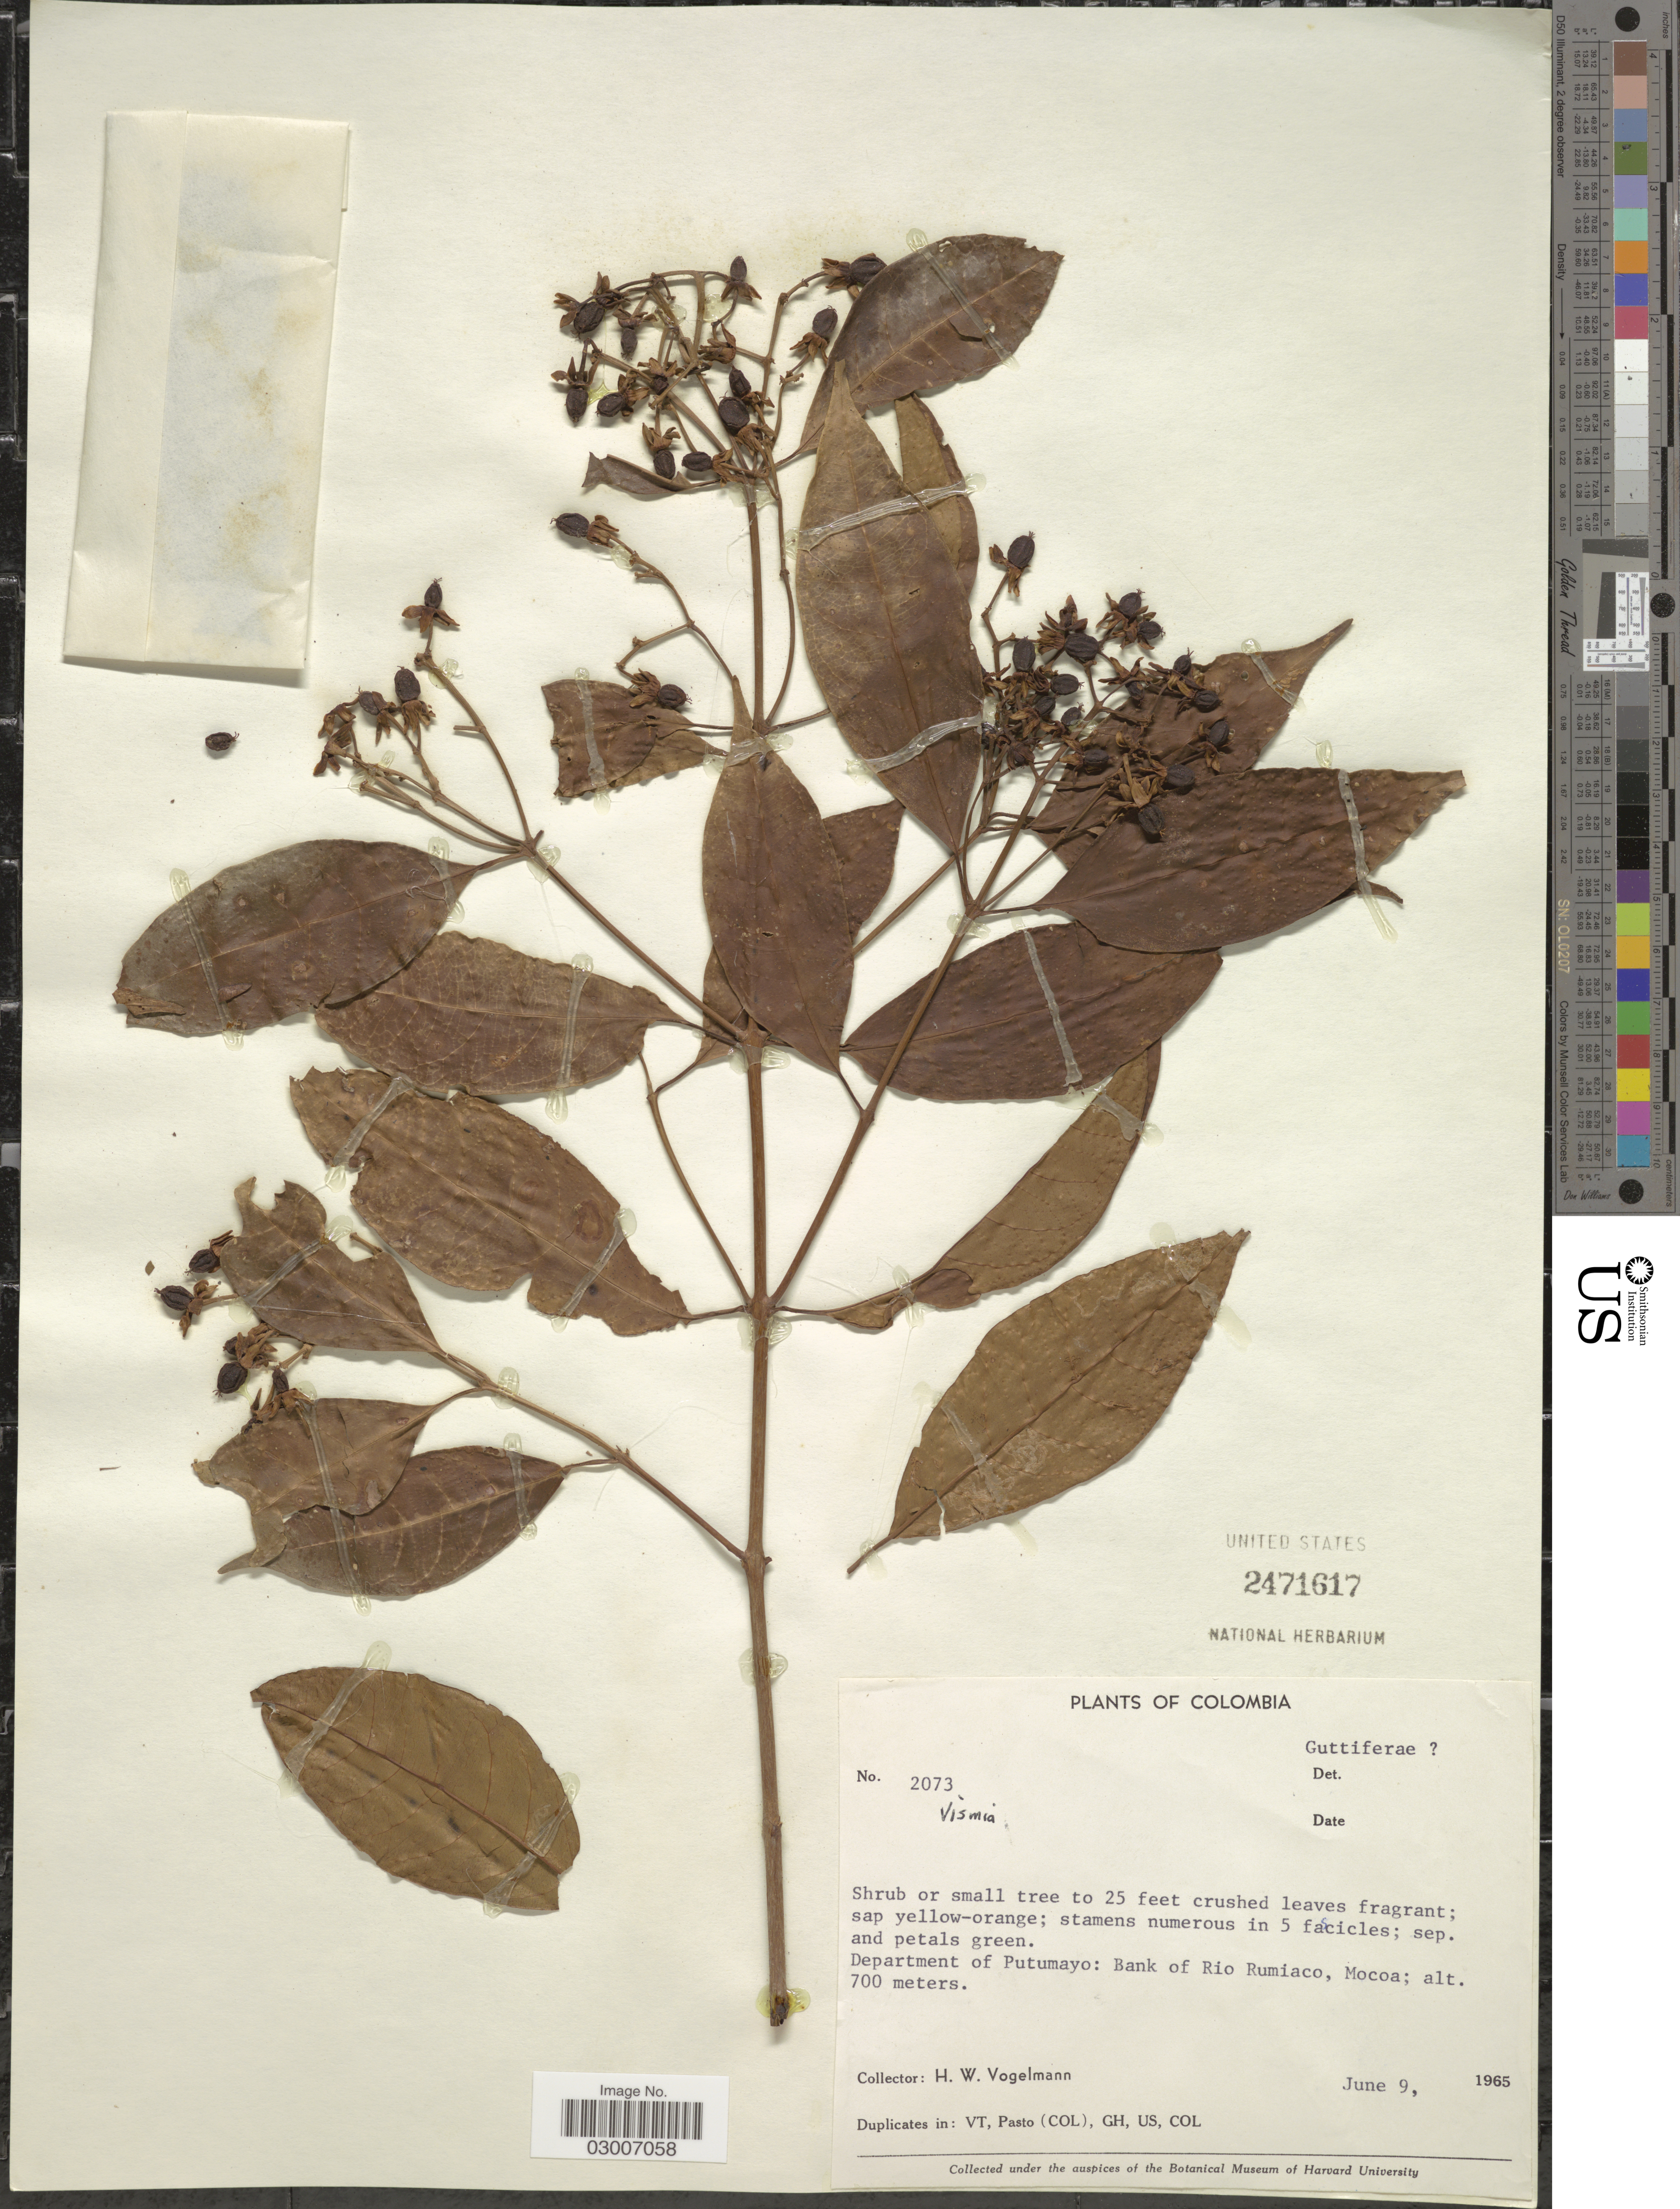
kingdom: Plantae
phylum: Tracheophyta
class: Magnoliopsida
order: Malpighiales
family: Hypericaceae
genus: Vismia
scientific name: Vismia sp.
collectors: H. Vogelmann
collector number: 2073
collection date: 1965-06-09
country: Colombia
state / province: Putumayo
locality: Department of Putumayo: Bank of Rio Rumiaco, Mocoa.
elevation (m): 700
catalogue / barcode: US 2471617